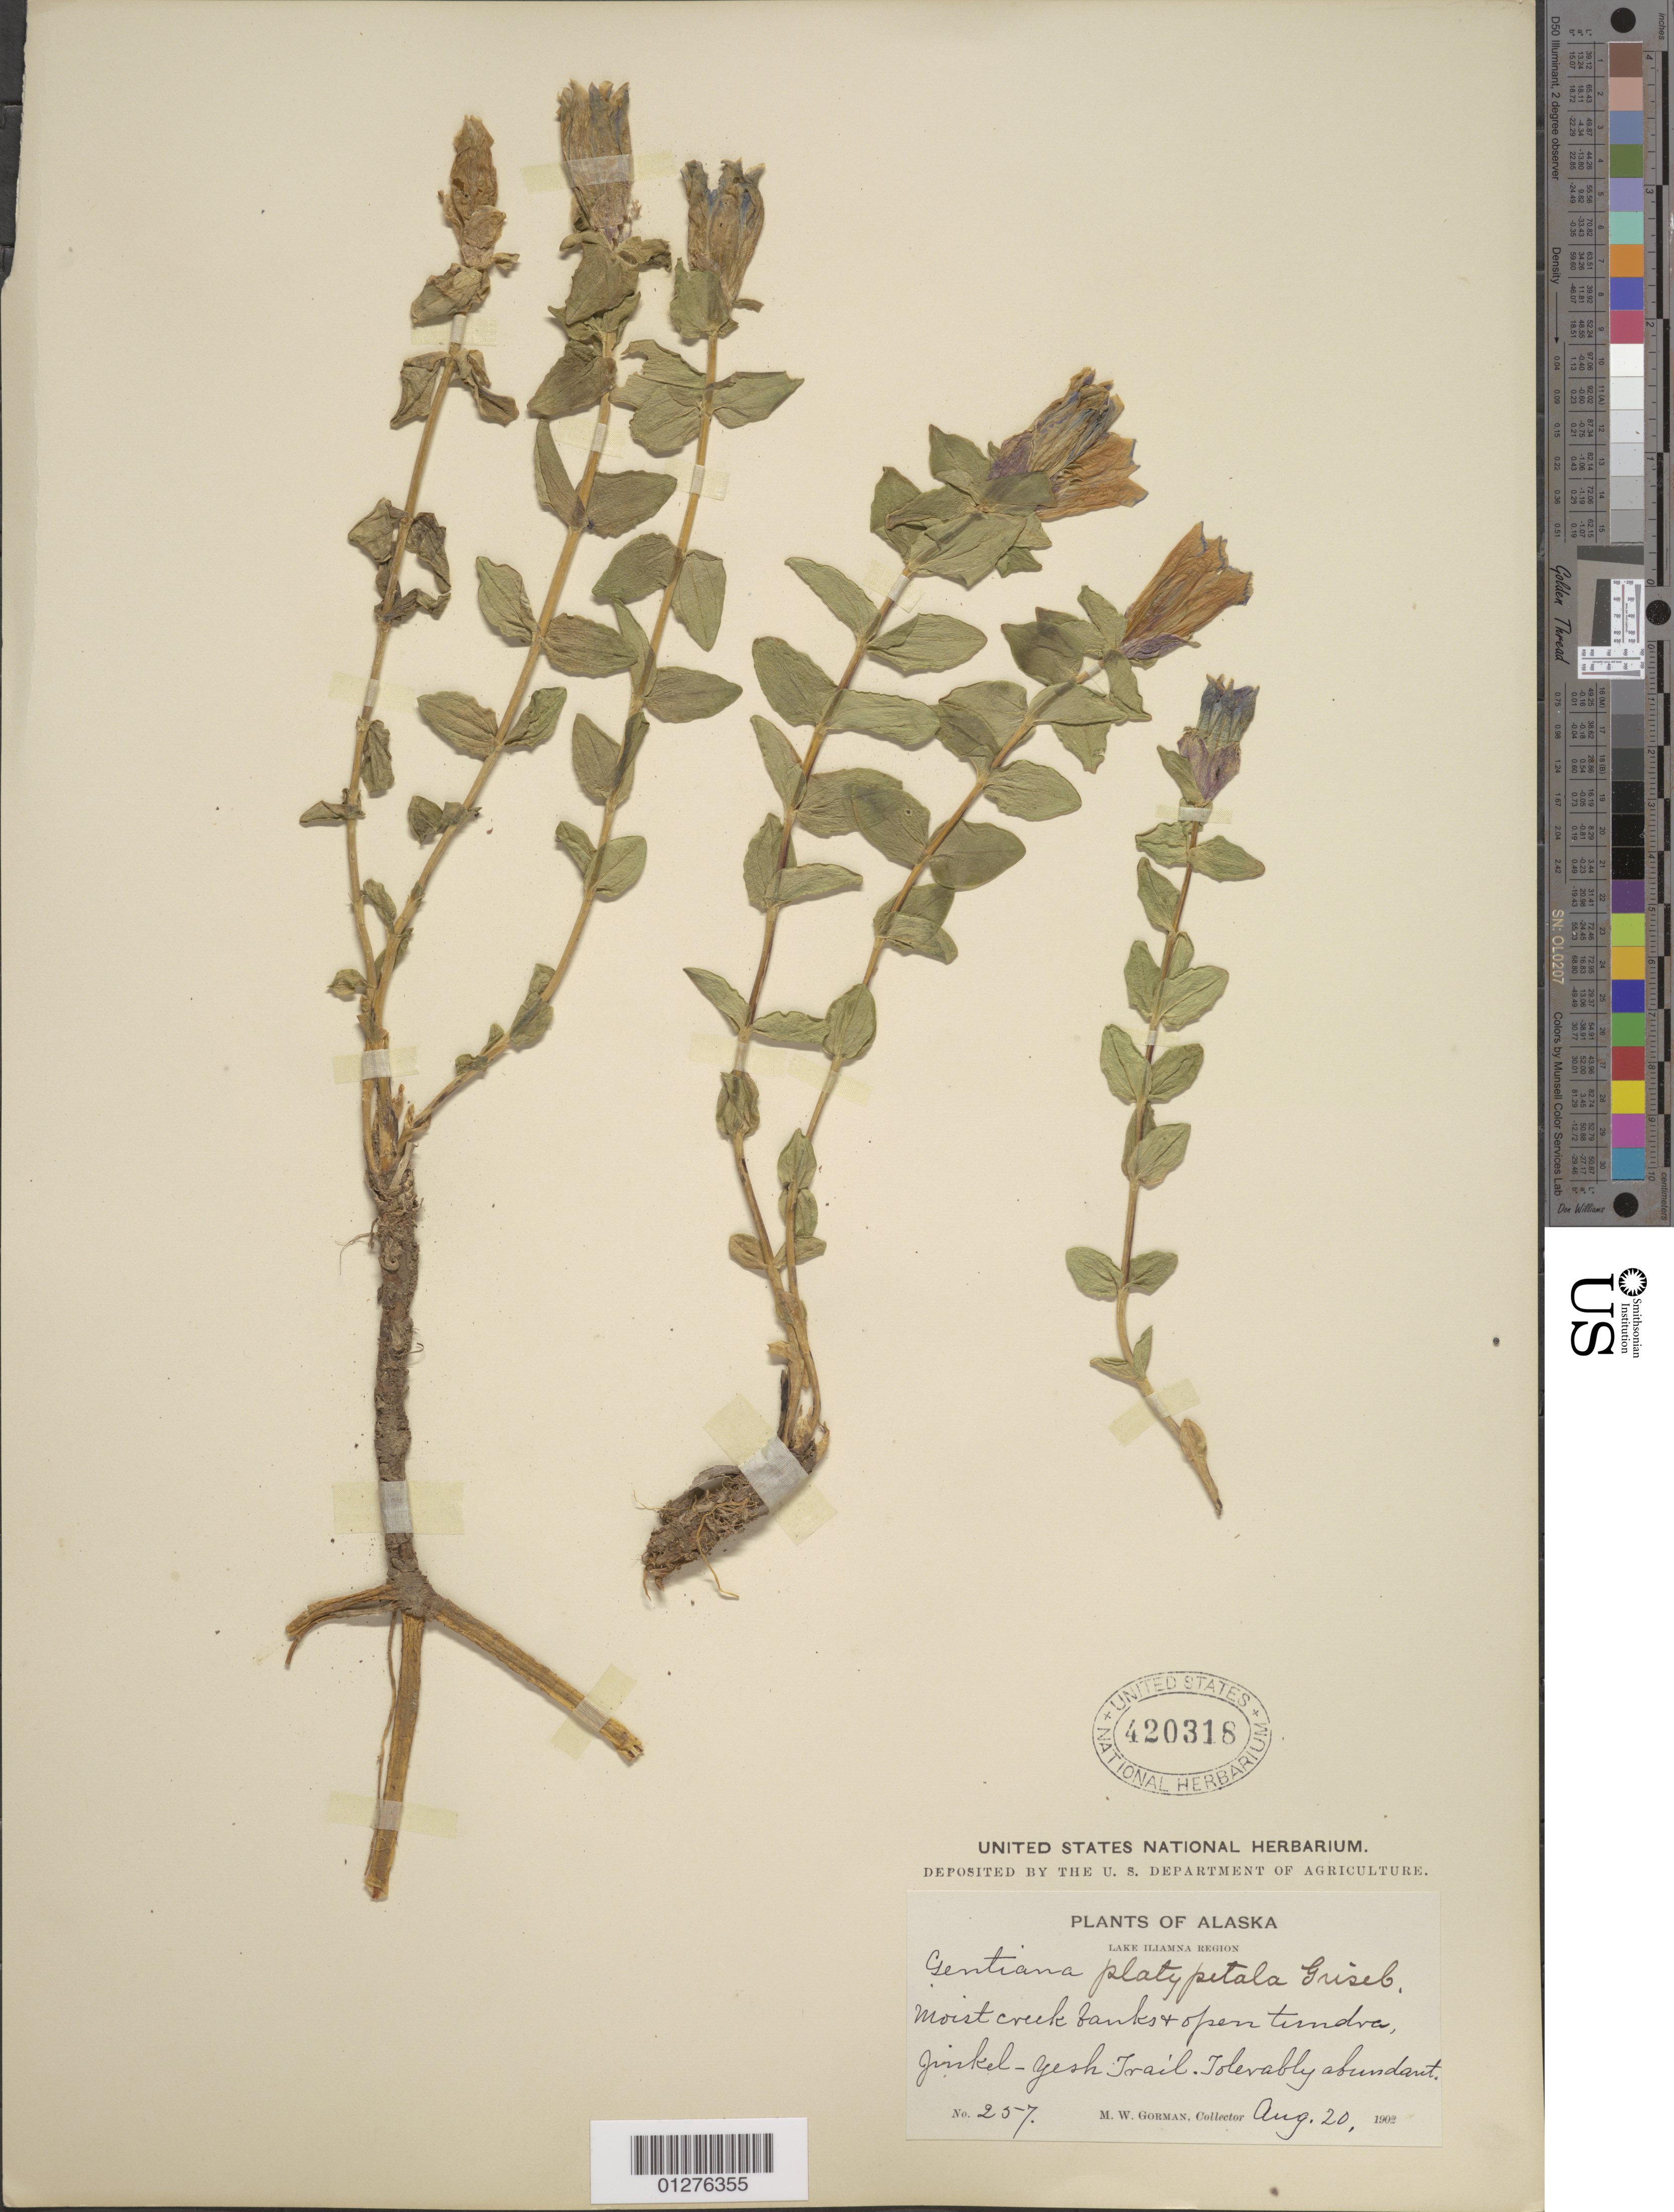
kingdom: Plantae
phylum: Tracheophyta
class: Magnoliopsida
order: Gentianales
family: Gentianaceae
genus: Gentiana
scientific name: Gentiana platypetala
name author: Griseb.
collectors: M. W. Gorman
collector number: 257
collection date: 1902-08-20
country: United States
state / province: Alaska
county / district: Lake And Peninsula Borough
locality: Lake Iliamna Region, Genkel-Yash Trail.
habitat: Moist creek banks + open tundra.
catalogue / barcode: US 420318